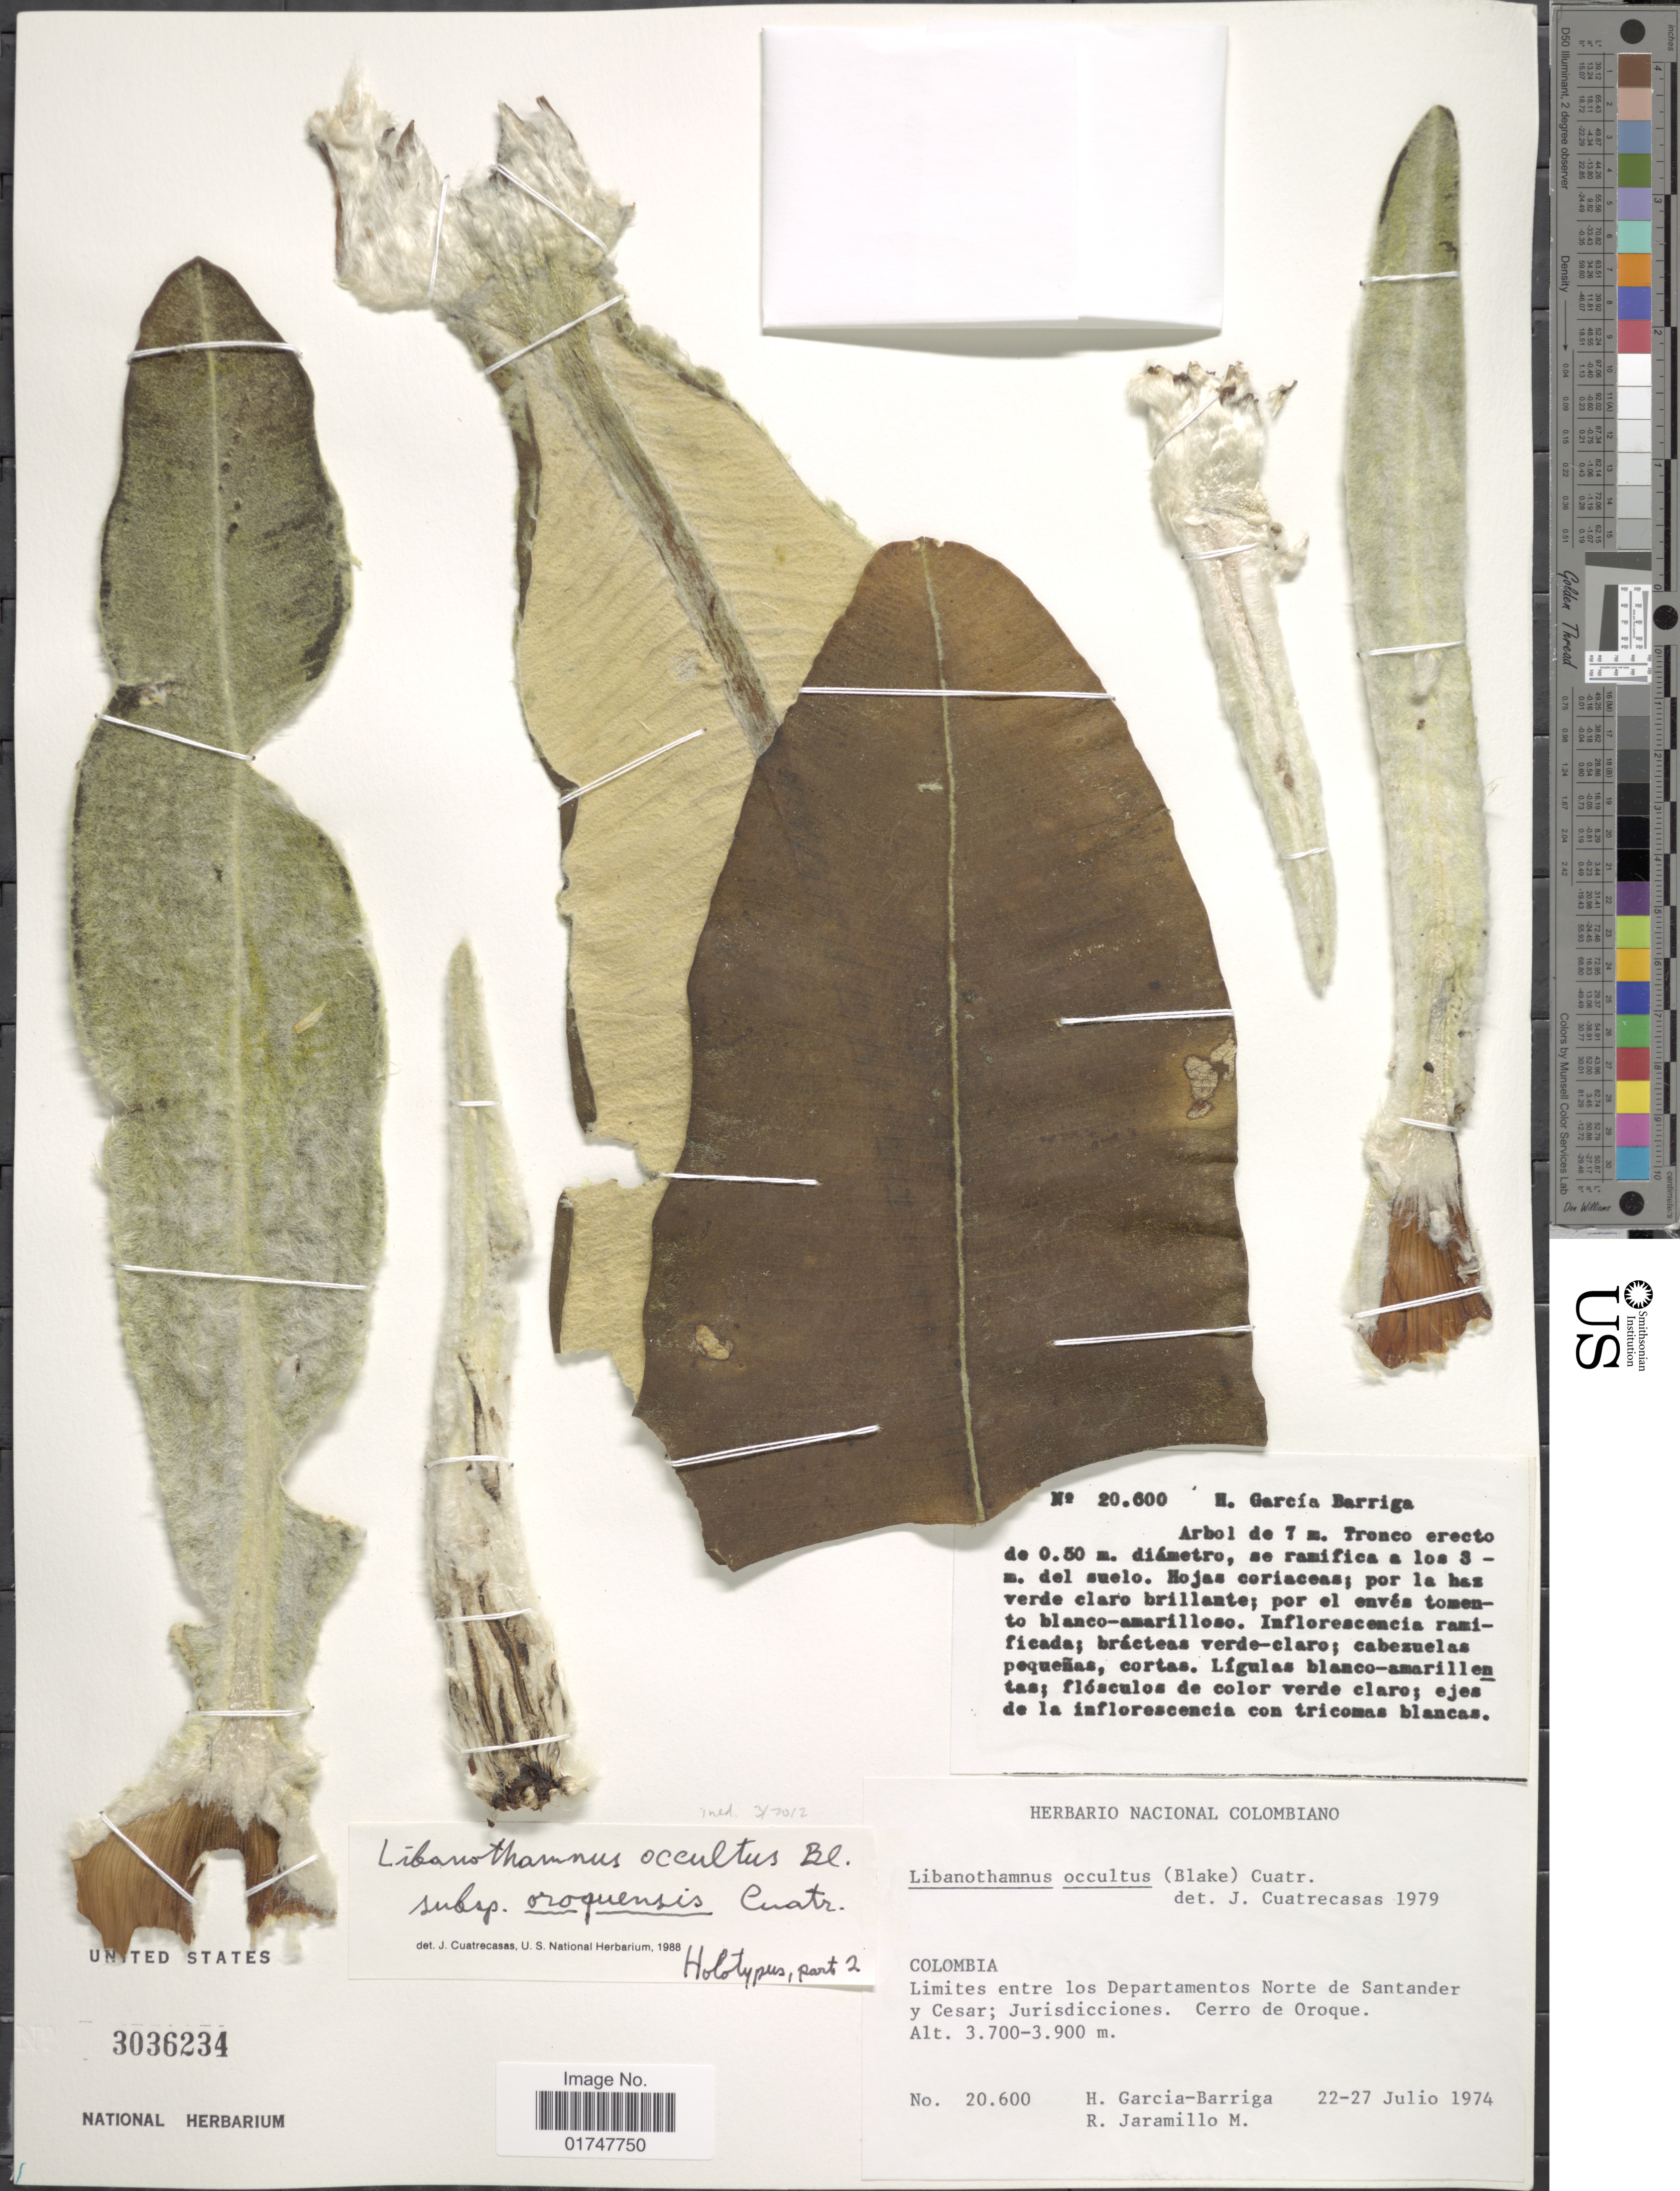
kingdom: Plantae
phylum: Tracheophyta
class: Magnoliopsida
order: Asterales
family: Asteraceae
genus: Libanothamnus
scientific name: Libanothamnus occultus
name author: (S.F. Blake) Cuatrec.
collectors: H. García Barriga & R. Jaramillo M.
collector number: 20600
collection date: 1974-07-22/1974-07-27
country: Colombia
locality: Límites entre los Departamentos Norte de Santander y Cesar; Jurisdicciones. Cerro de Oroque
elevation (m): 3700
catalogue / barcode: US 3036234